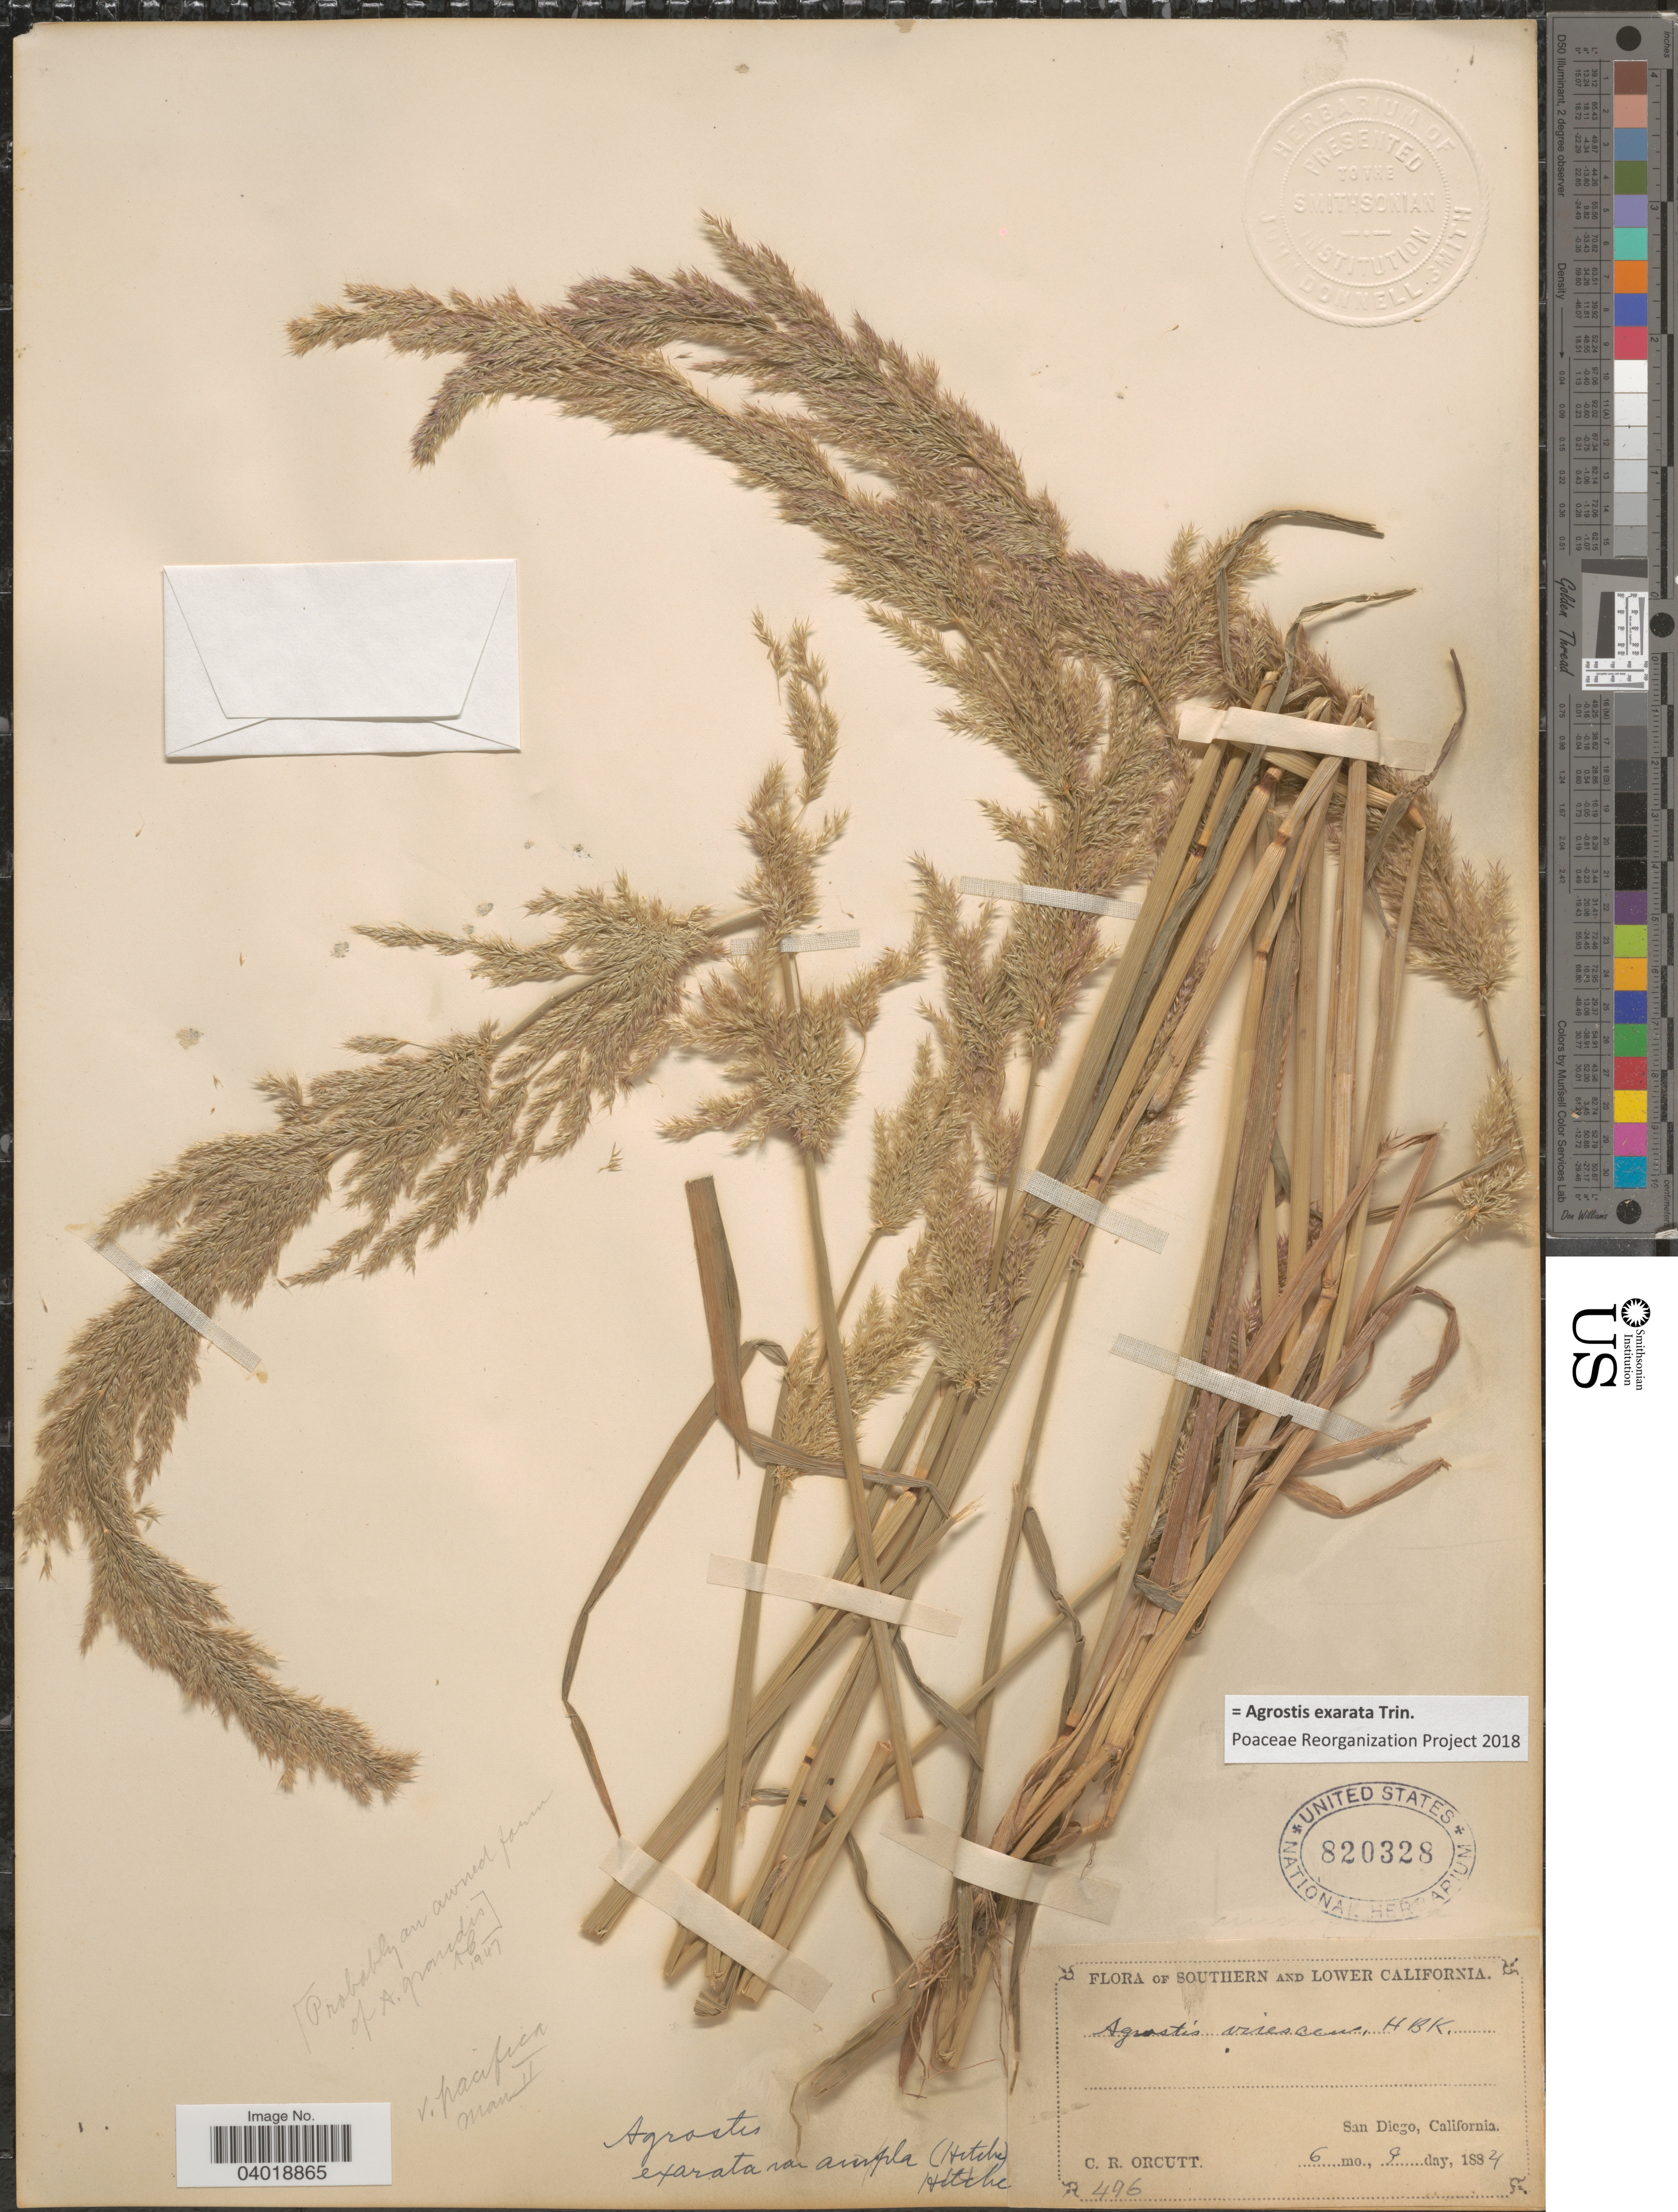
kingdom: Plantae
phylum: Tracheophyta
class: Liliopsida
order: Poales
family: Poaceae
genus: Agrostis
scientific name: Agrostis exarata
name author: Trin.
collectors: C. R. Orcutt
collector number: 496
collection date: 1884-06-09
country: United States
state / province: California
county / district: San Diego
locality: Southern and Lower California. San Diego.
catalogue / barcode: US 820328